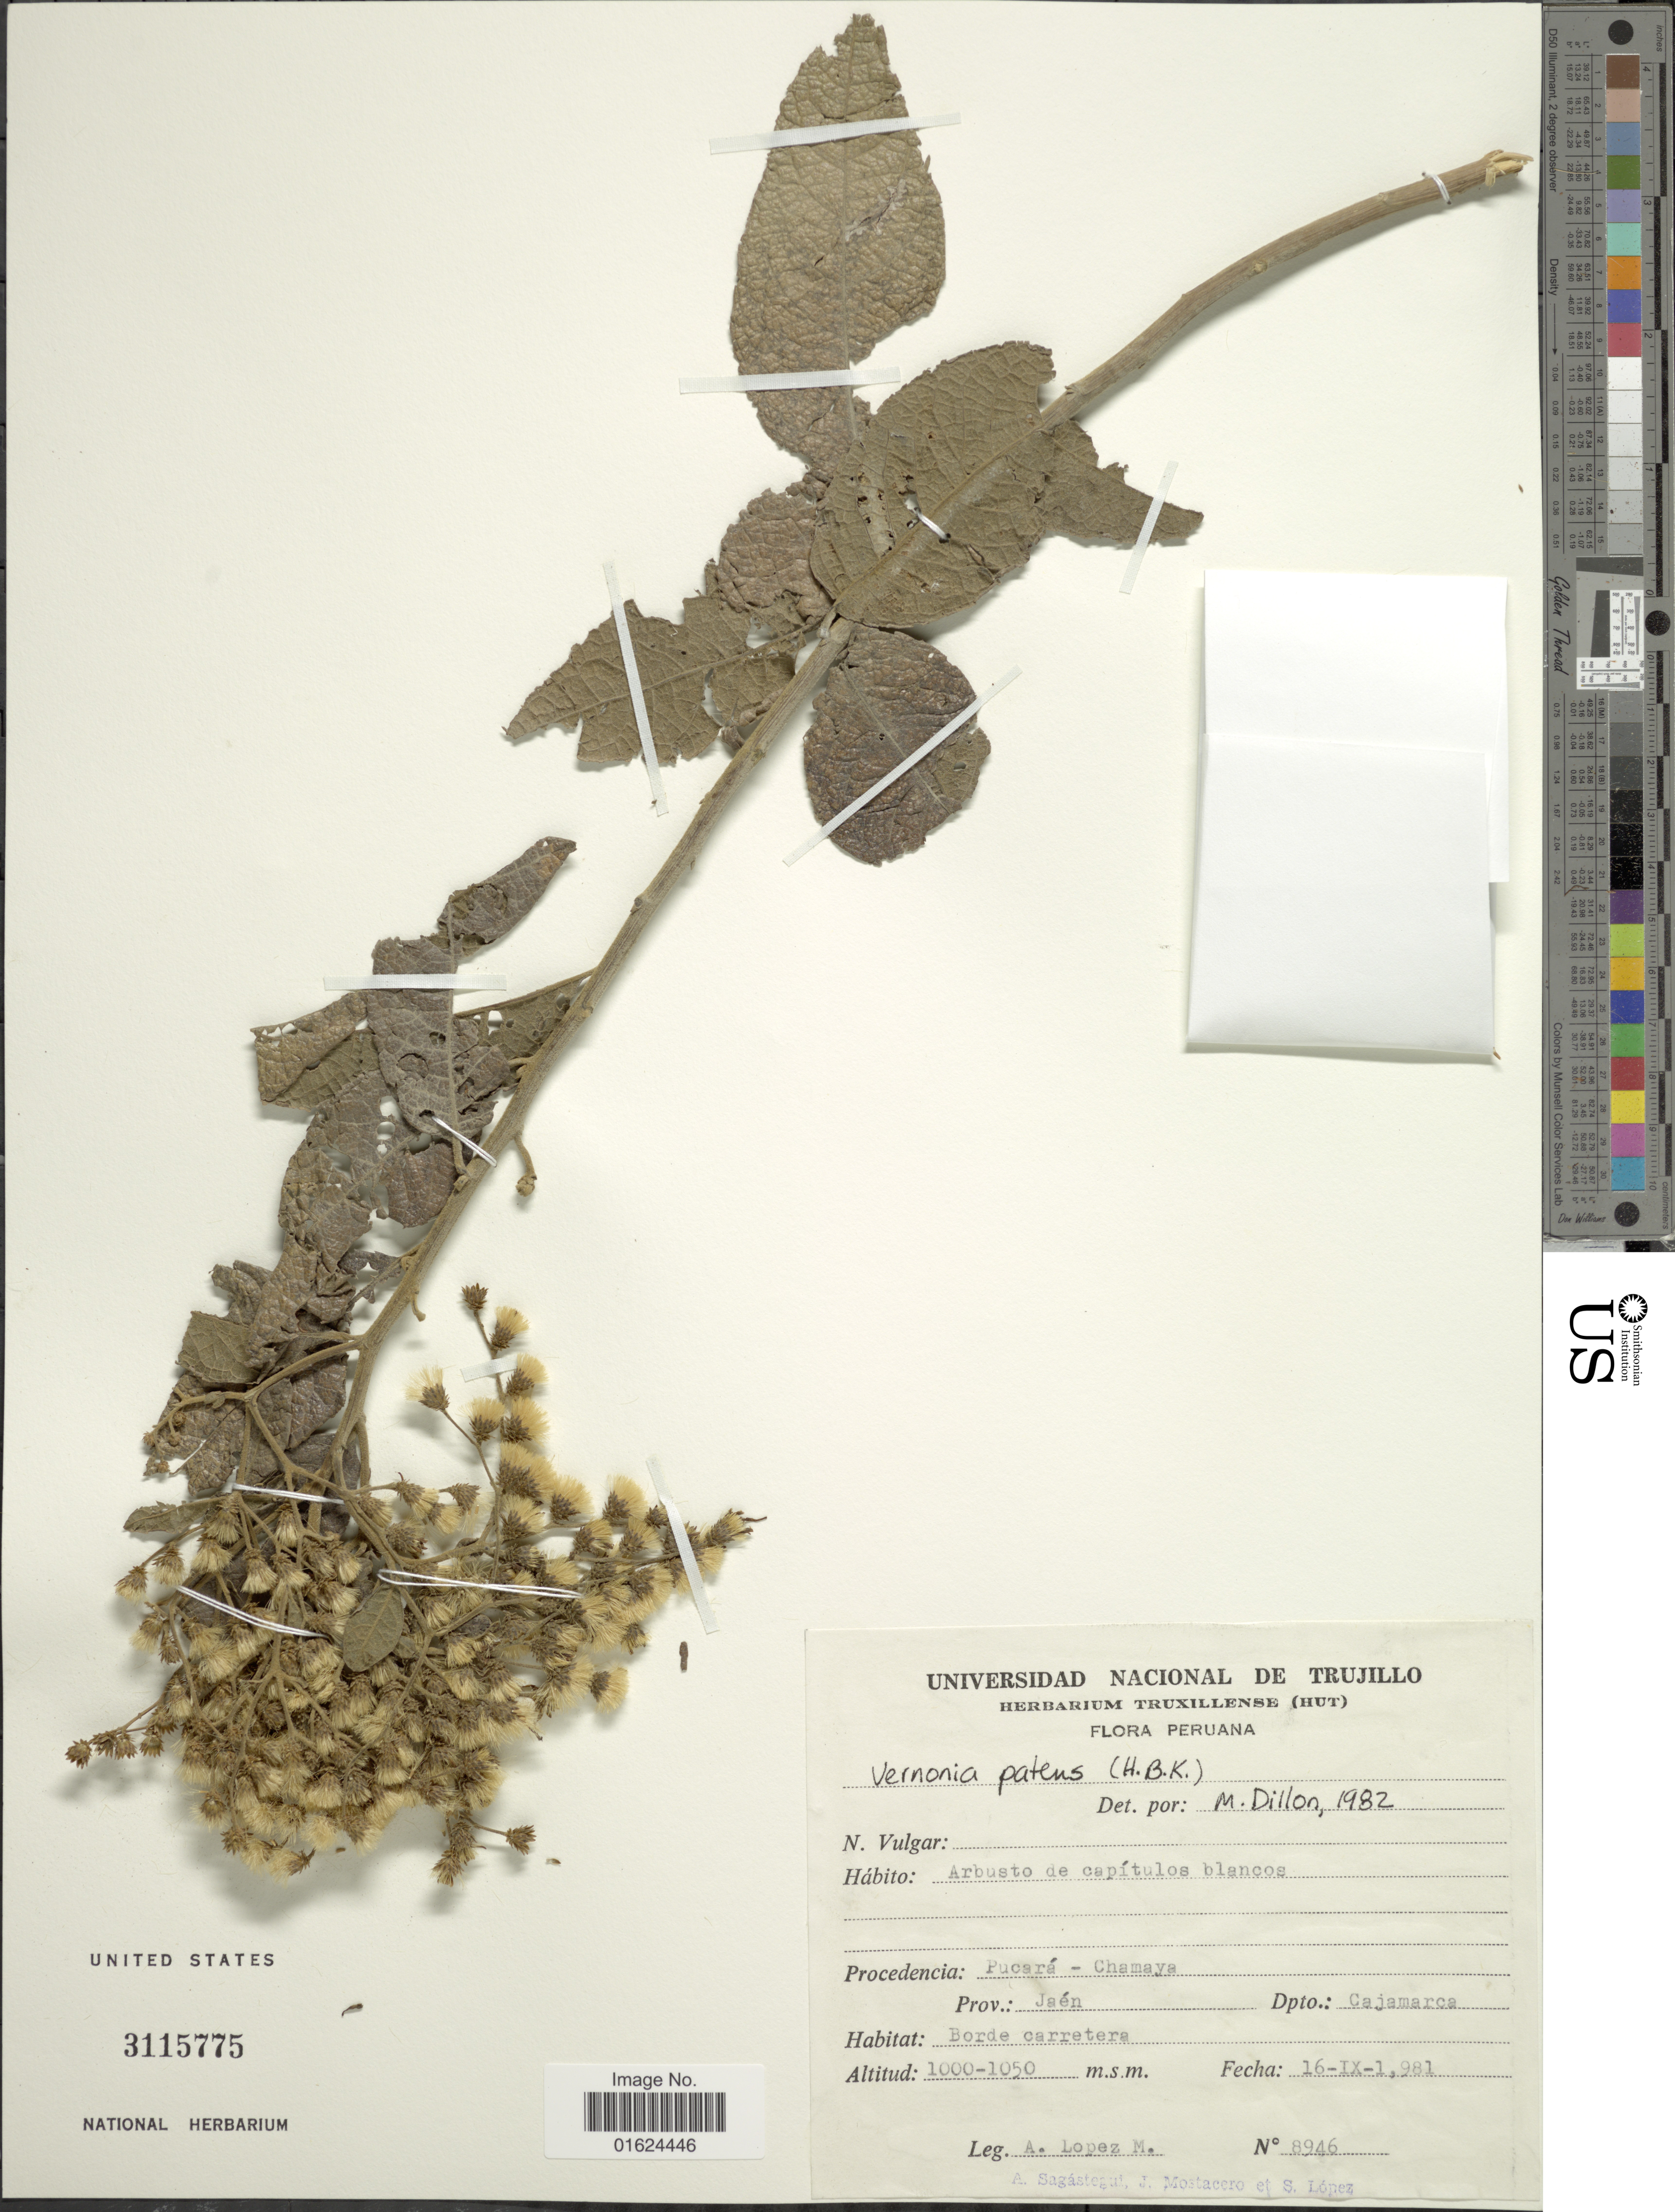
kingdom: Plantae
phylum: Tracheophyta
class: Magnoliopsida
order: Asterales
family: Asteraceae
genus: Vernonanthura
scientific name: Vernonanthura patens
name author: (Kunth) H. Rob.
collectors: A. López M.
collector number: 8946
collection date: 1981-09-16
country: Peru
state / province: Cajamarca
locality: Pucará - Chamaya, Prov. Jaén, Dpto: Cajamarca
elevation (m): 1000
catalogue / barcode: US 3115775